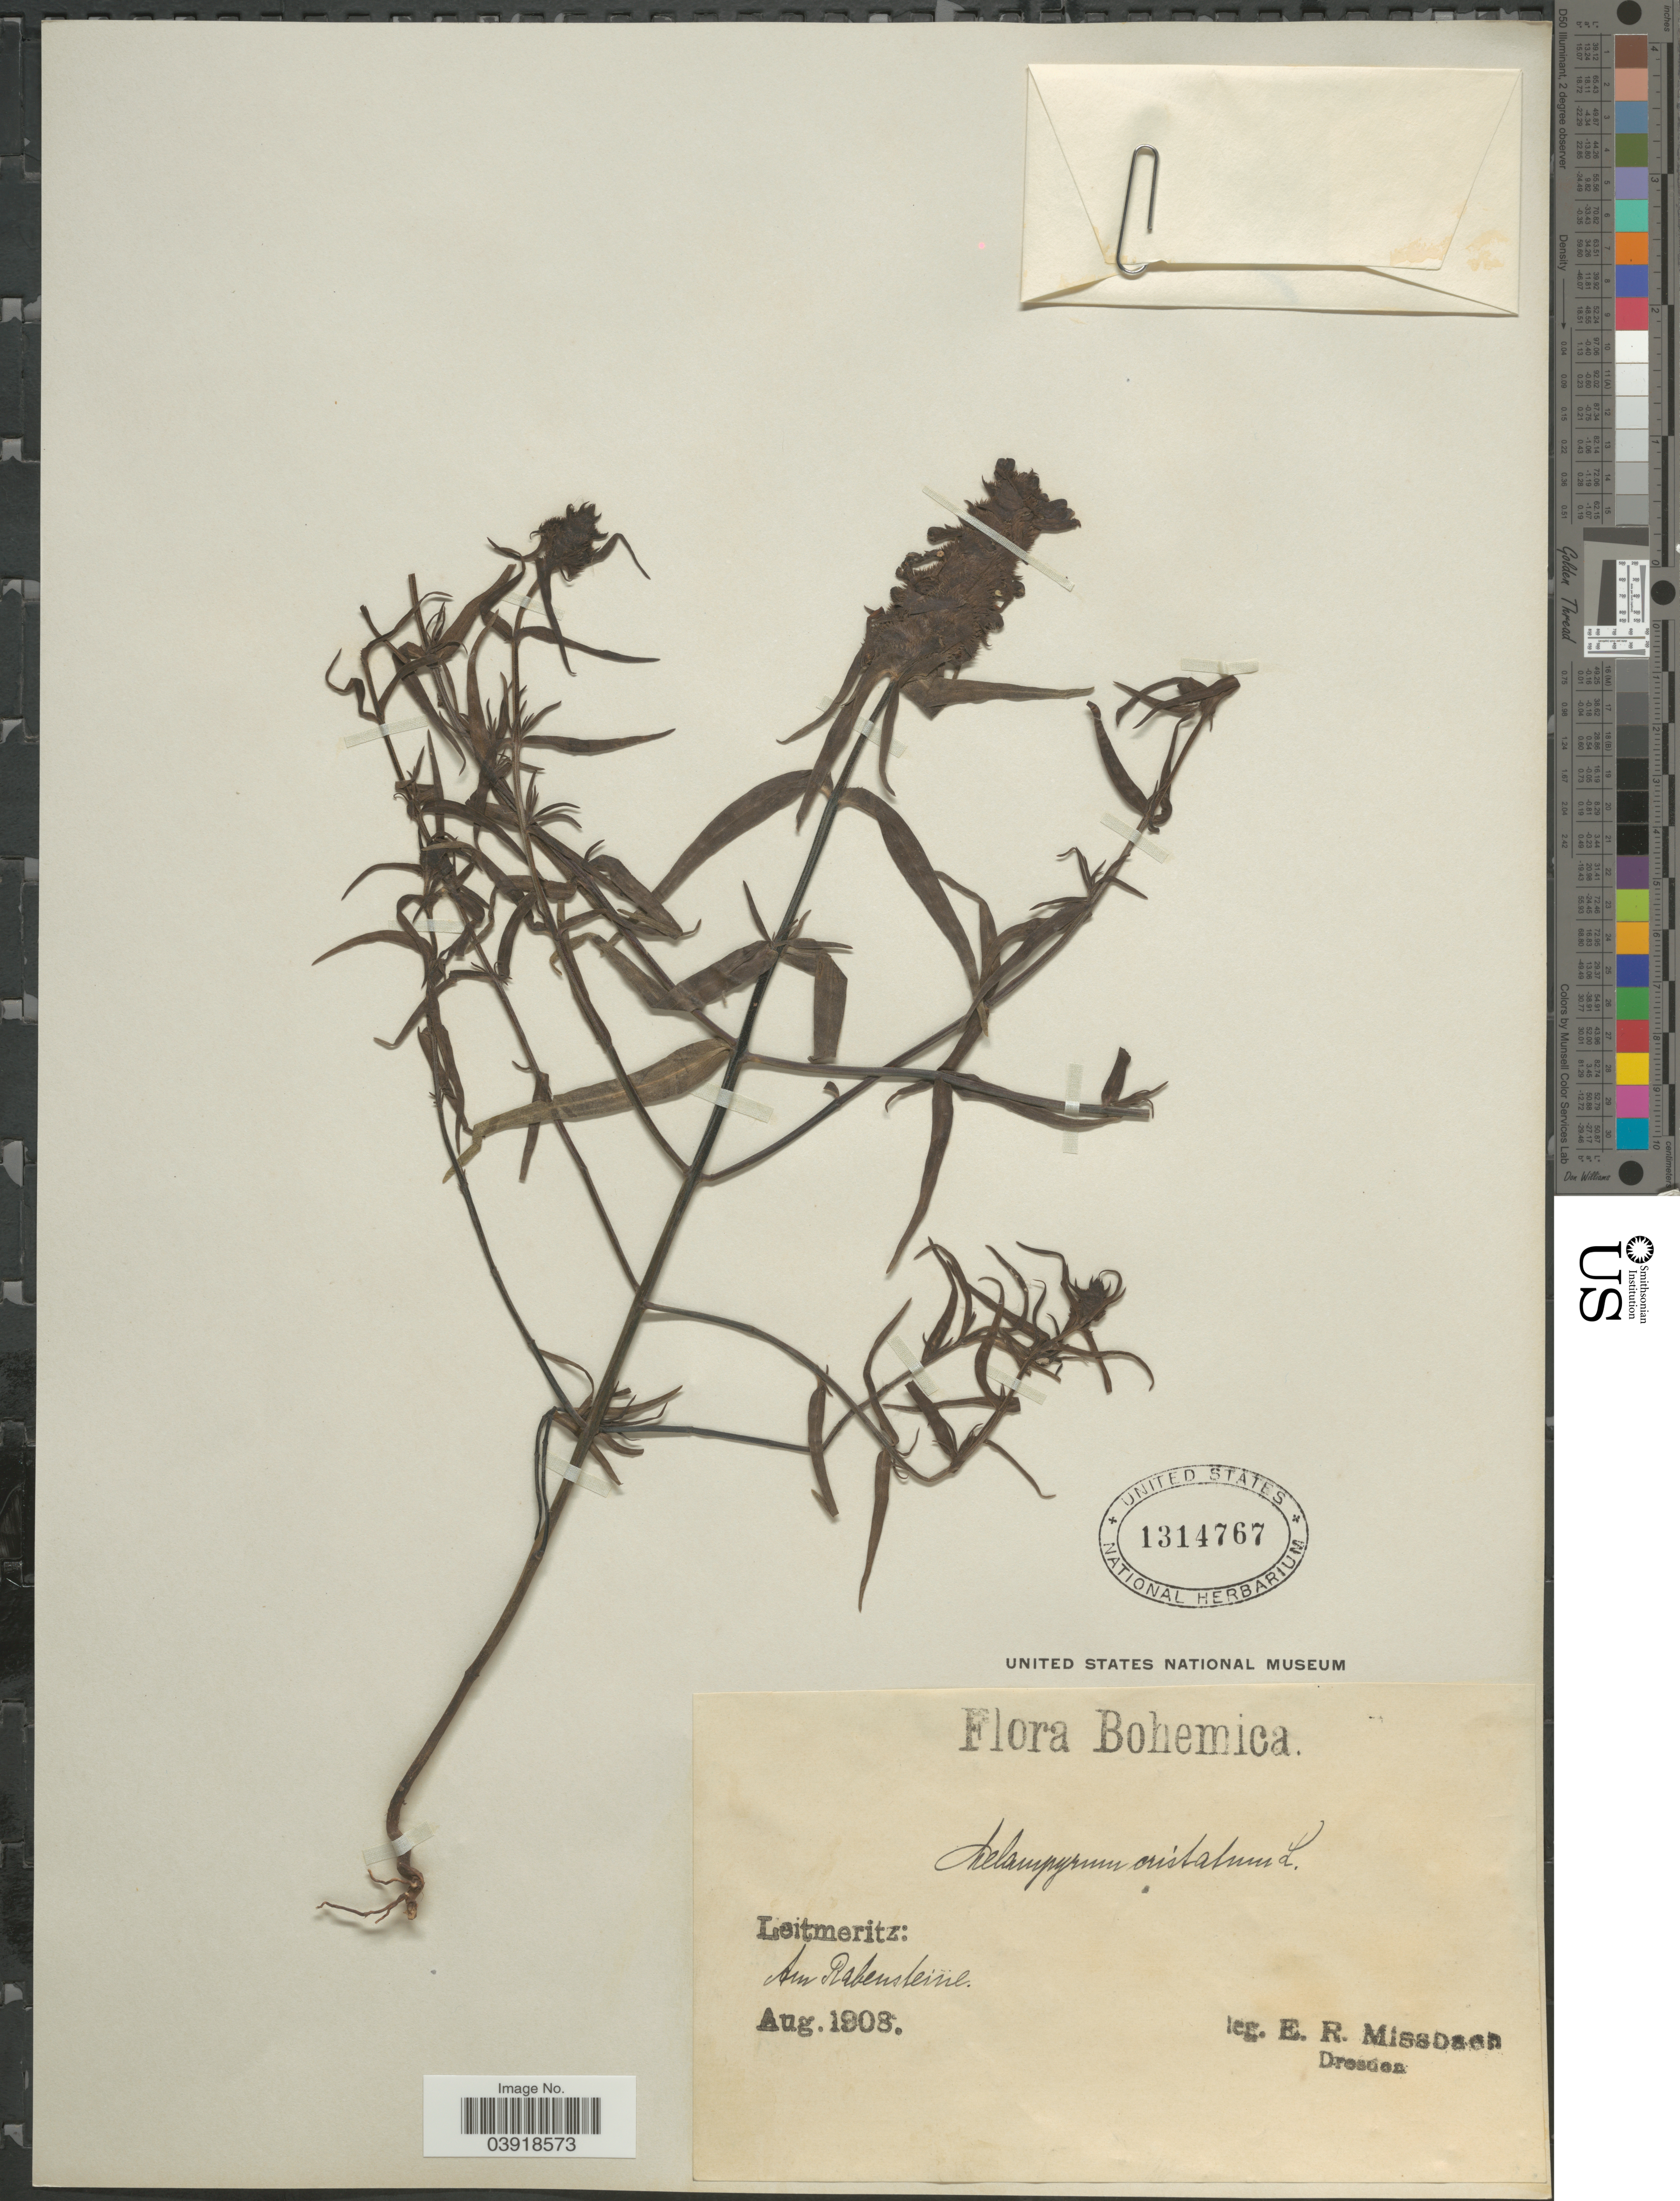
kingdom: Plantae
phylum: Tracheophyta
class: Magnoliopsida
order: Lamiales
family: Orobanchaceae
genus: Melampyrum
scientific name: Melampyrum cristatum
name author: Hablitz ex Steud.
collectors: E. Missbach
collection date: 1908-08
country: Czechia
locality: Bohemica. Leitmeritz: Am Rabensteinl.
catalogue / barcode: US 1314767